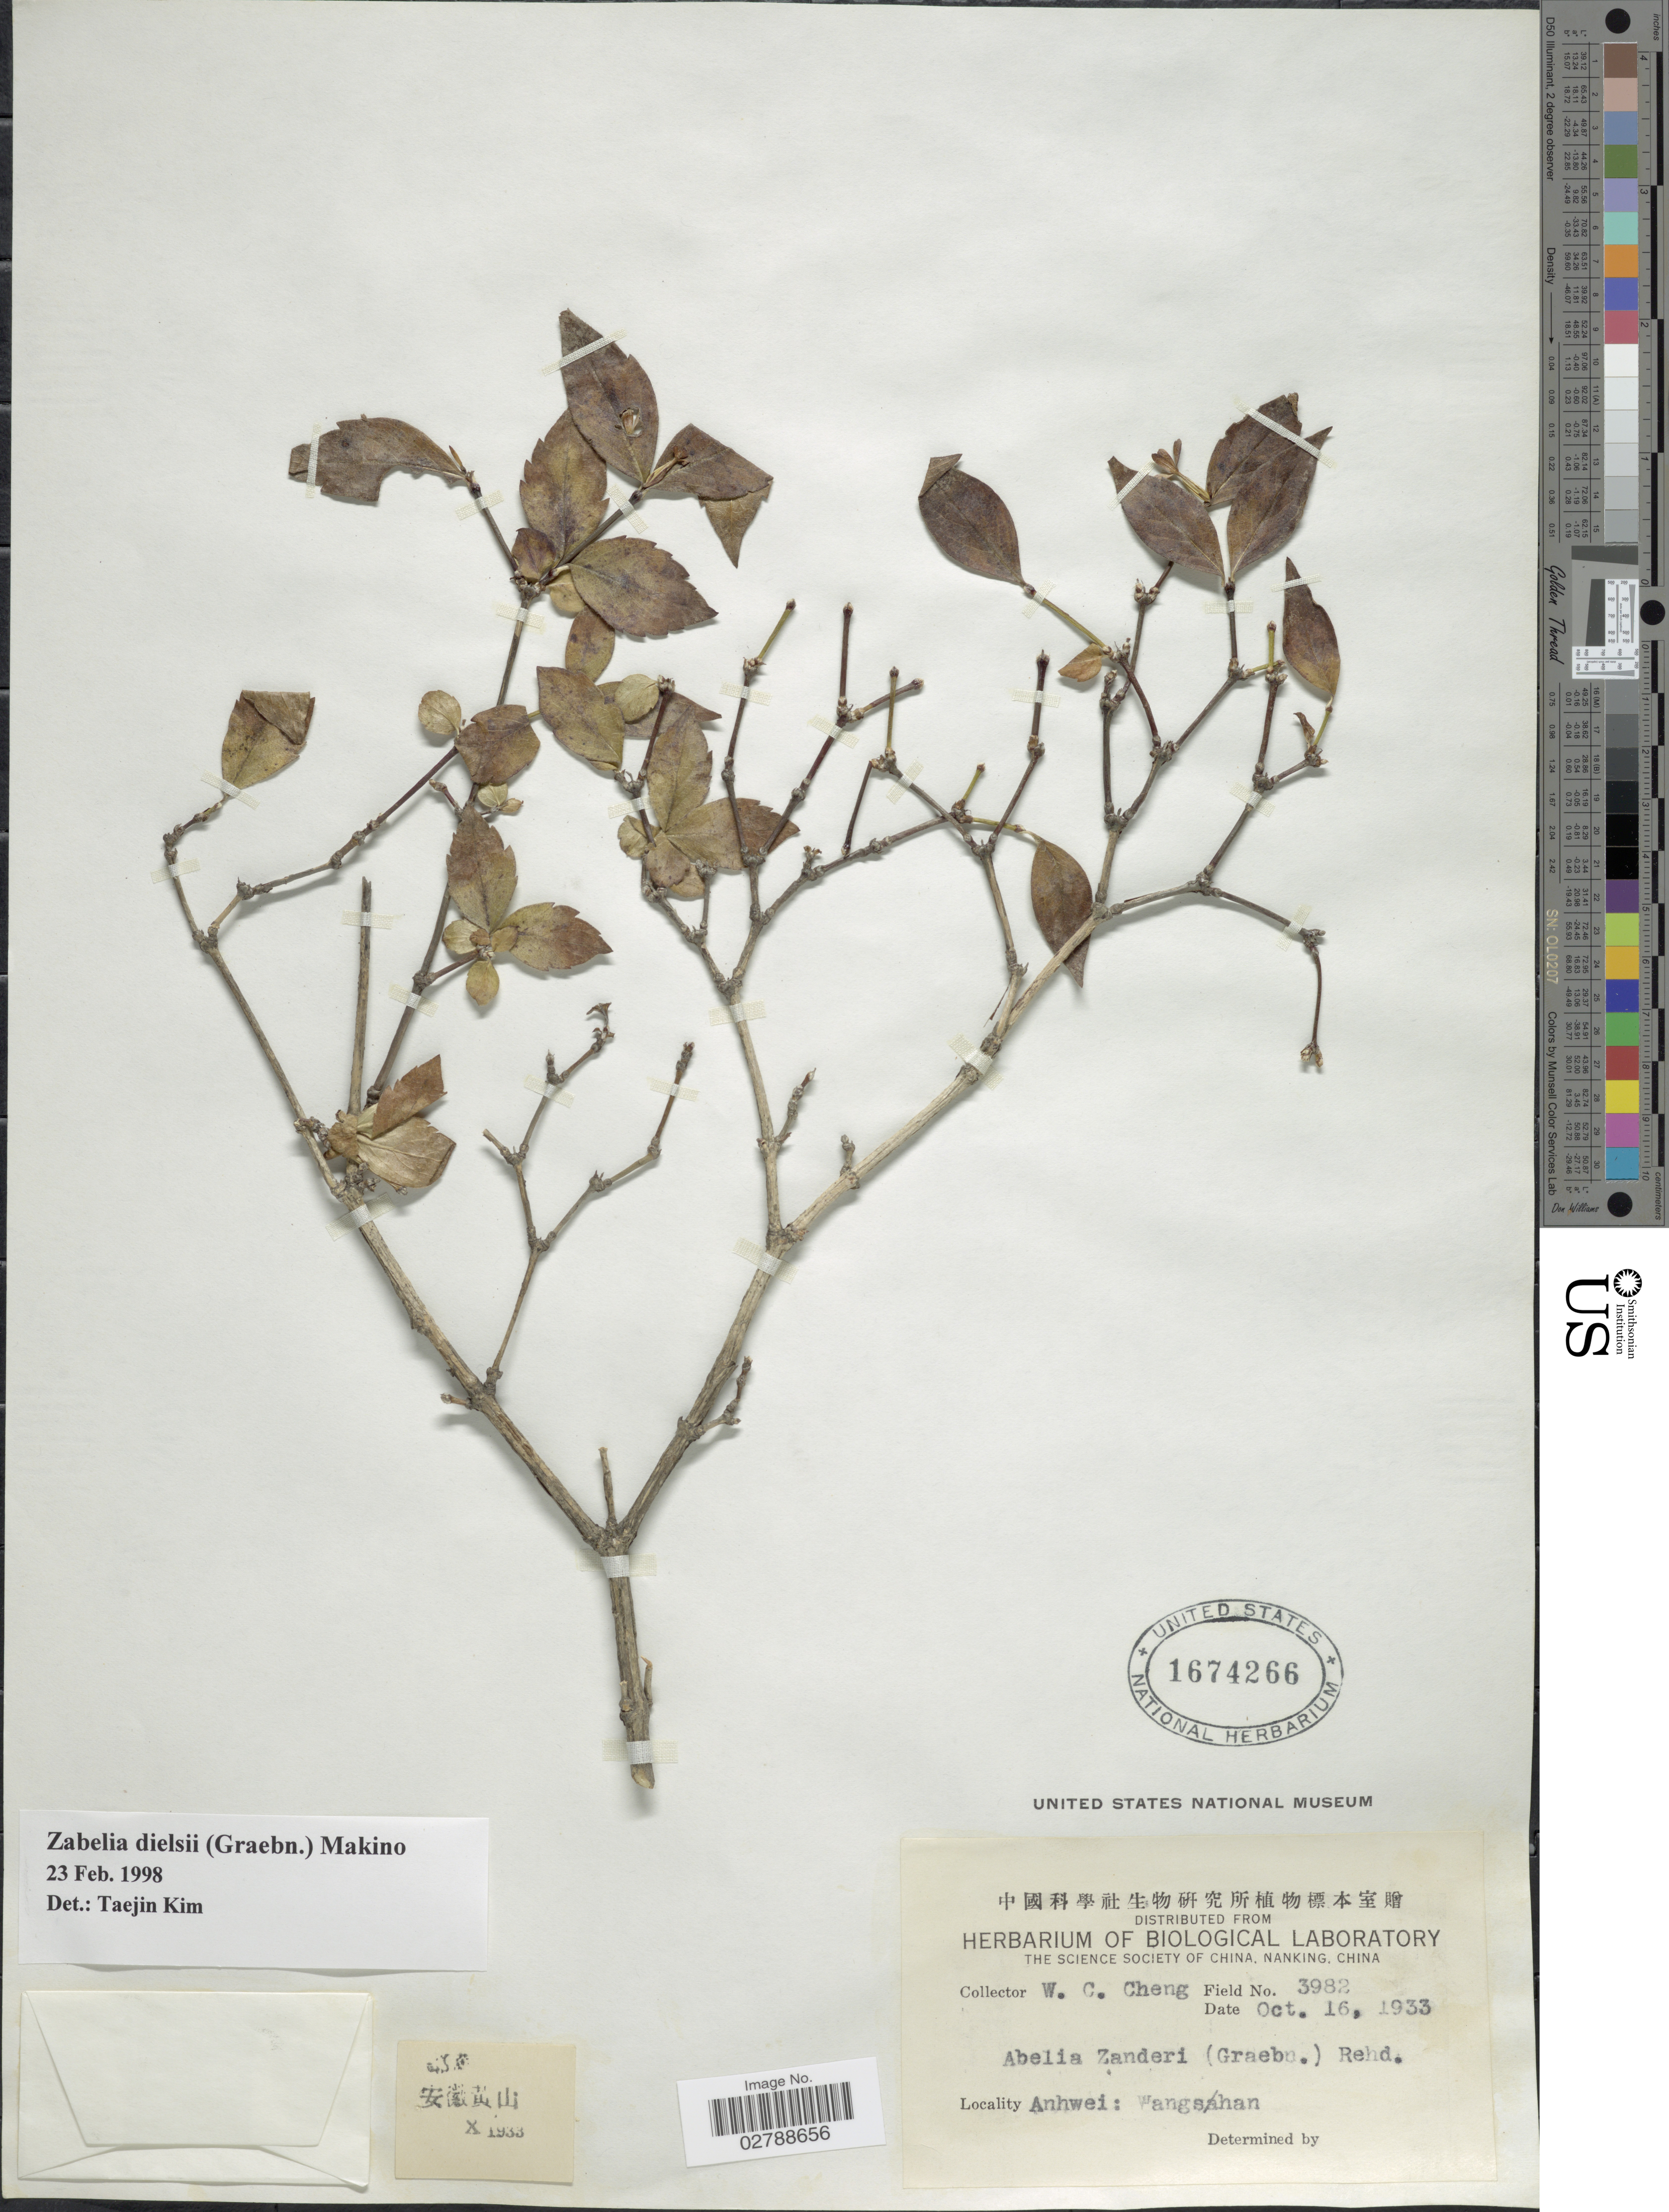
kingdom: Plantae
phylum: Tracheophyta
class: Magnoliopsida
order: Dipsacales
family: Caprifoliaceae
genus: Zabelia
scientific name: Zabelia dielsii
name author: (Graebn.) Makino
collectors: W. C. Cheng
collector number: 3982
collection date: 1933-10-16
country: China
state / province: Anhui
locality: Anhwei: Wangshan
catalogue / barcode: US 1674266